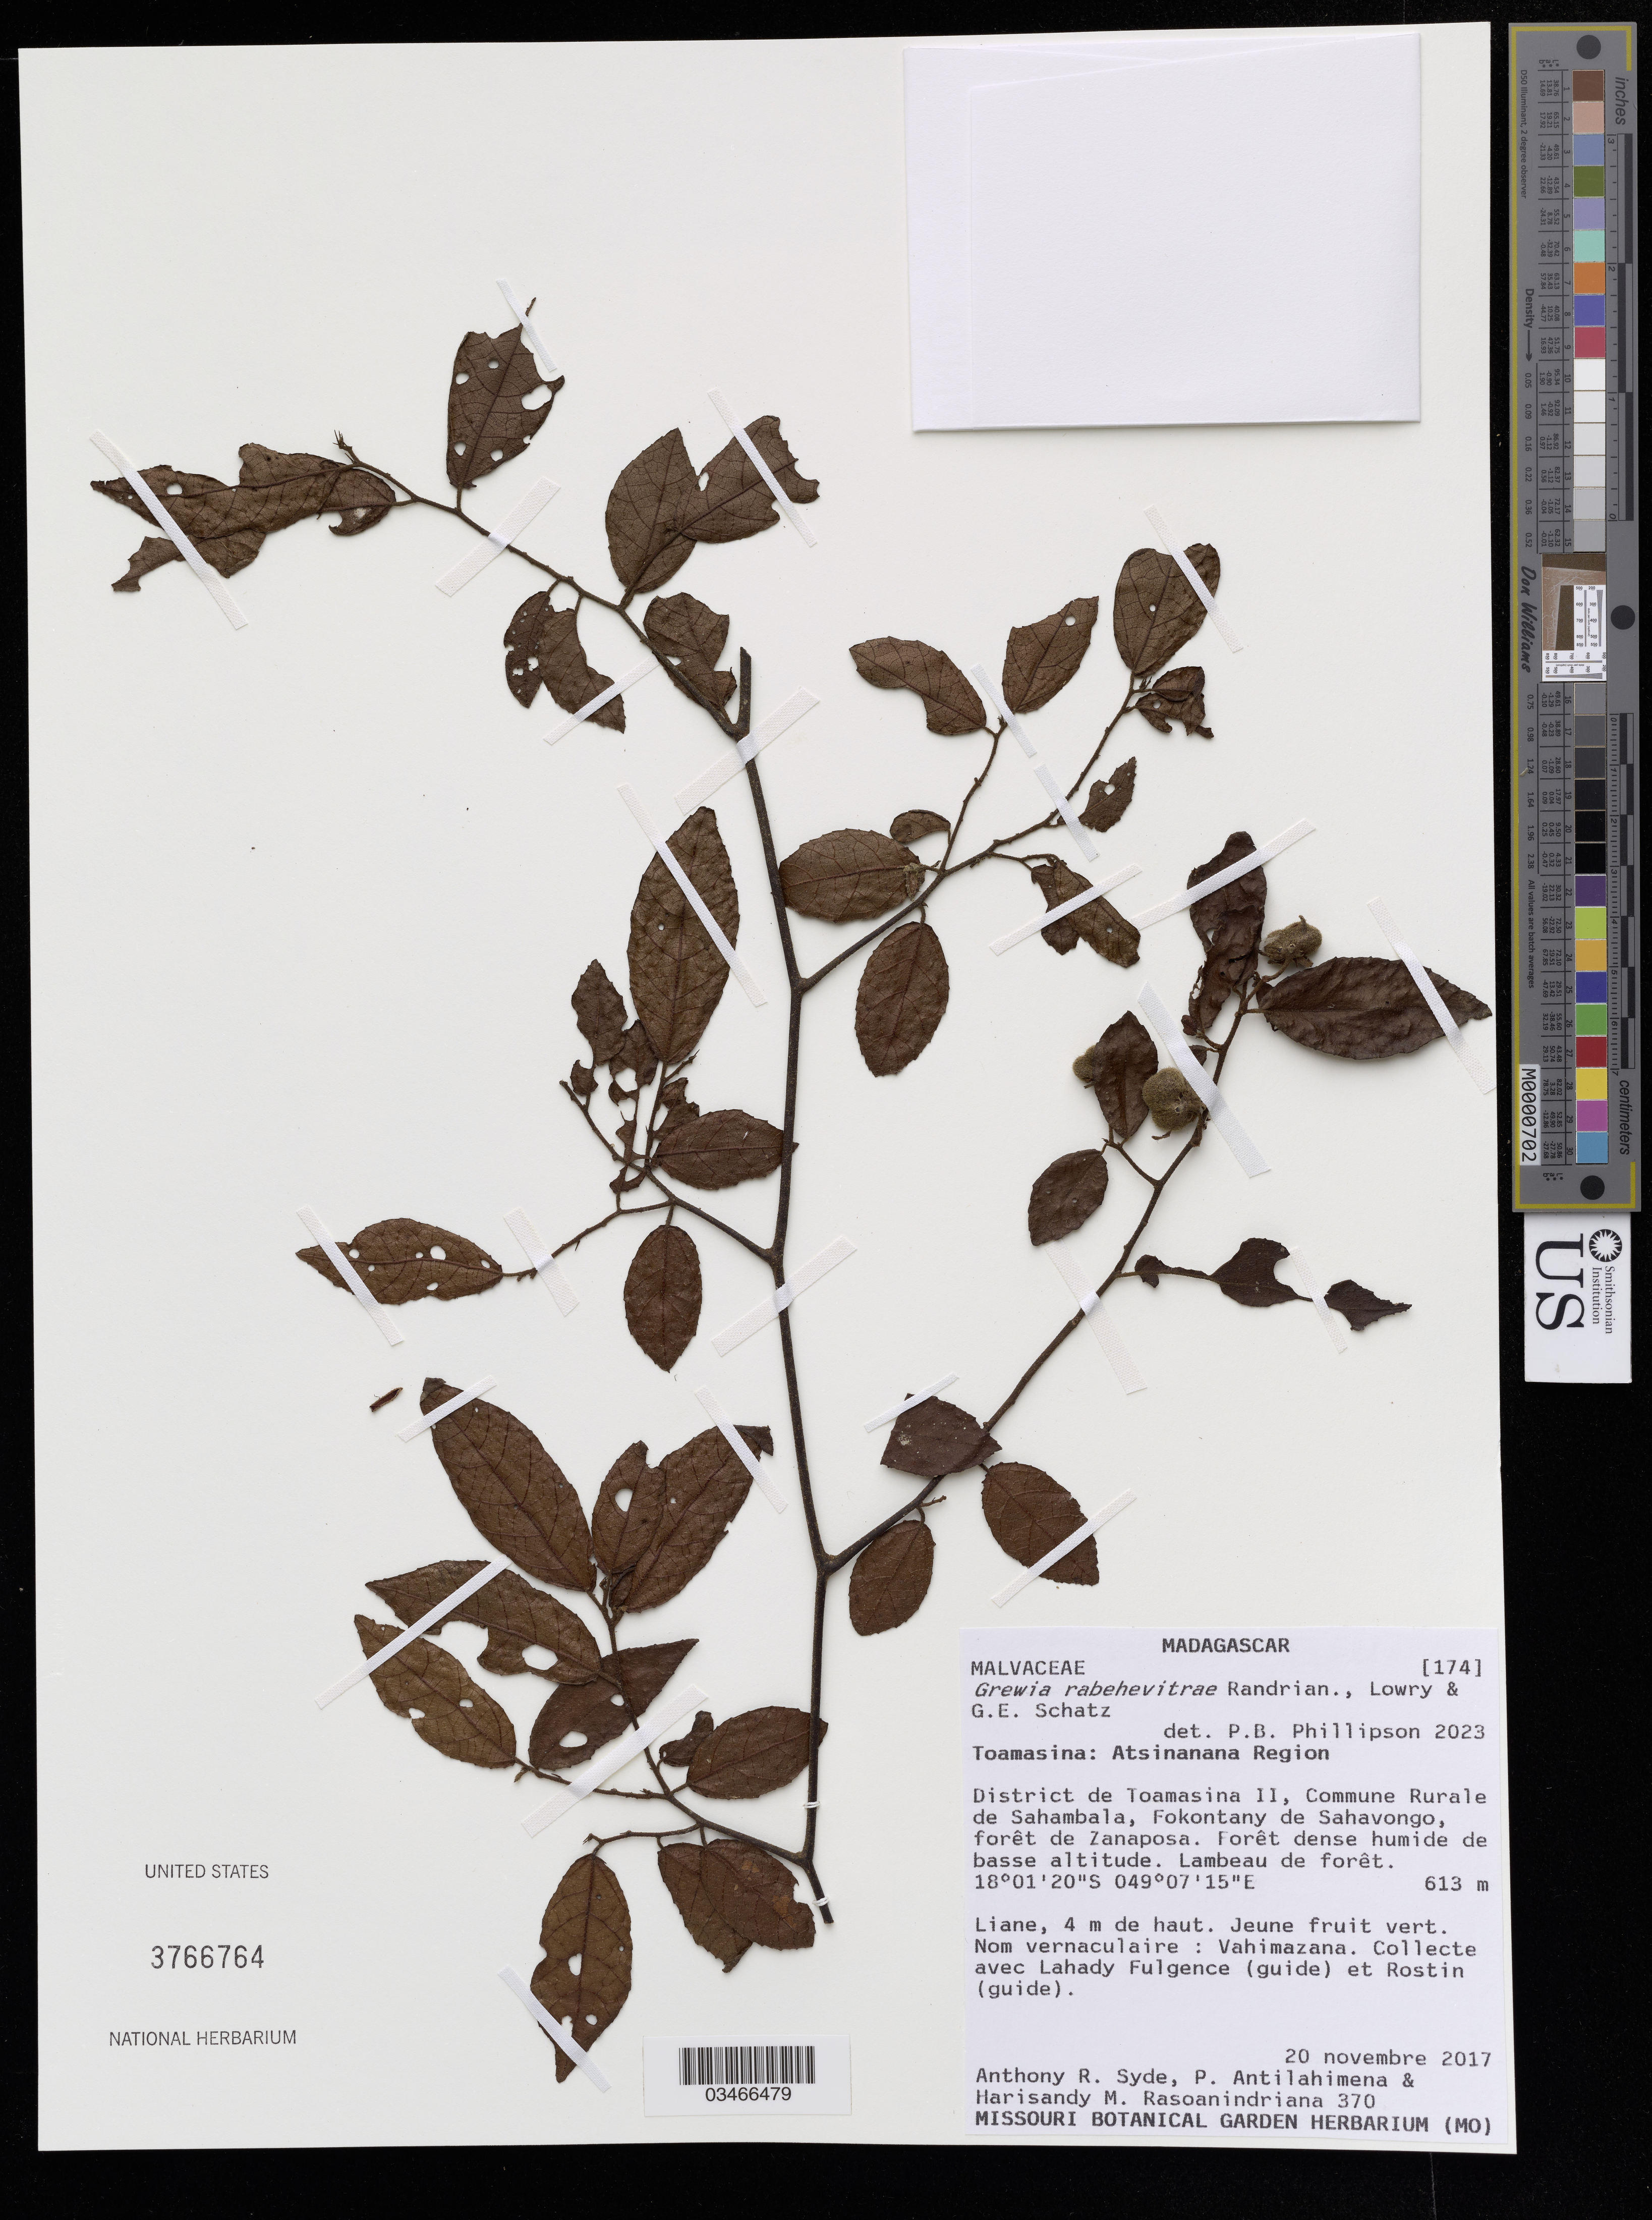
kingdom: Plantae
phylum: Tracheophyta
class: Magnoliopsida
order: Malvales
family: Malvaceae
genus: Grewia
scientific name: Grewia rabehevitrae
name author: Randrian. et al.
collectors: A. Syde, P. Antilahimena & H. Rasoanindriana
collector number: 370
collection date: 2017-11-20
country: Madagascar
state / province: Toamasina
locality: Atsinanana Region. District de Toamasina II, Commune Rurale de Sahambala, Fokontany de Sahavongo, forêt de Zanaposa.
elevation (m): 613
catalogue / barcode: US 3766764